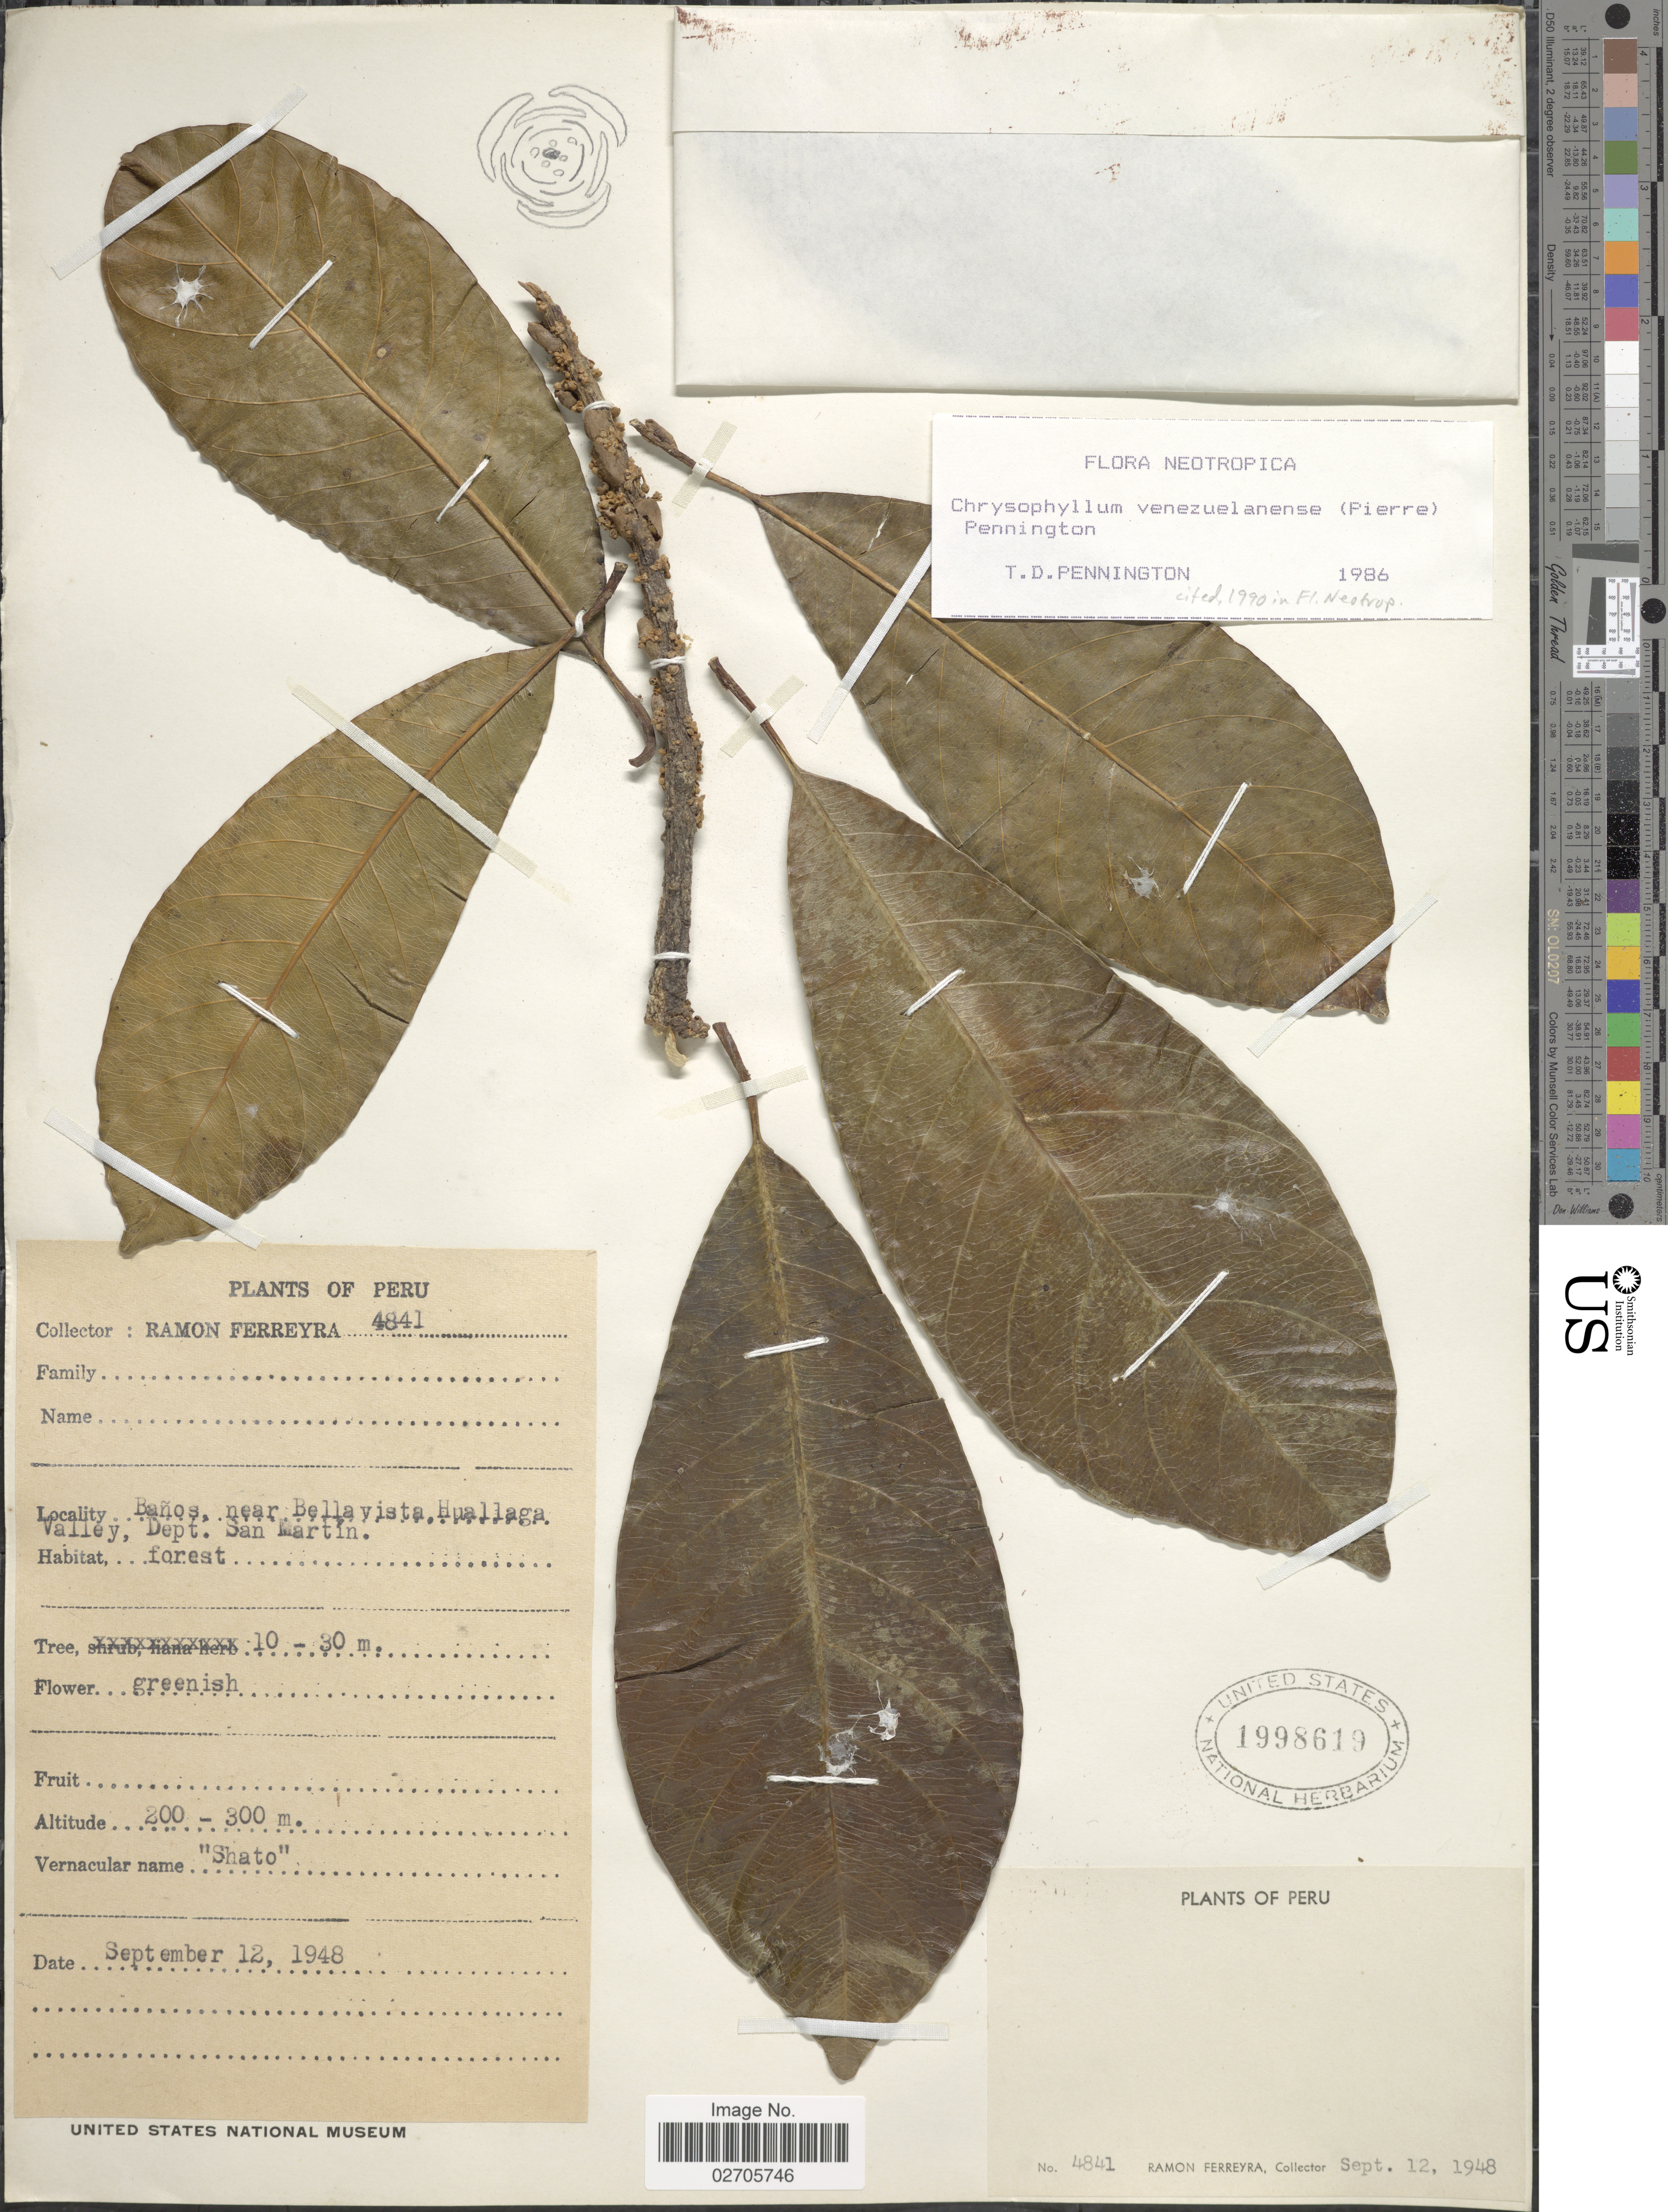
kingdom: Plantae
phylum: Tracheophyta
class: Magnoliopsida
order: Ericales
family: Sapotaceae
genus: Chrysophyllum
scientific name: Chrysophyllum venezuelanense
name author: (Pierre) T.D. Penn.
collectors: R. A. Ferreyra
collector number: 4841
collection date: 1948-09-12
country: Peru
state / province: San Martín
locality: Baños, near Bellavista Huallaga Valley, Dept. San Martin, forest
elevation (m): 200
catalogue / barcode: US 1998619